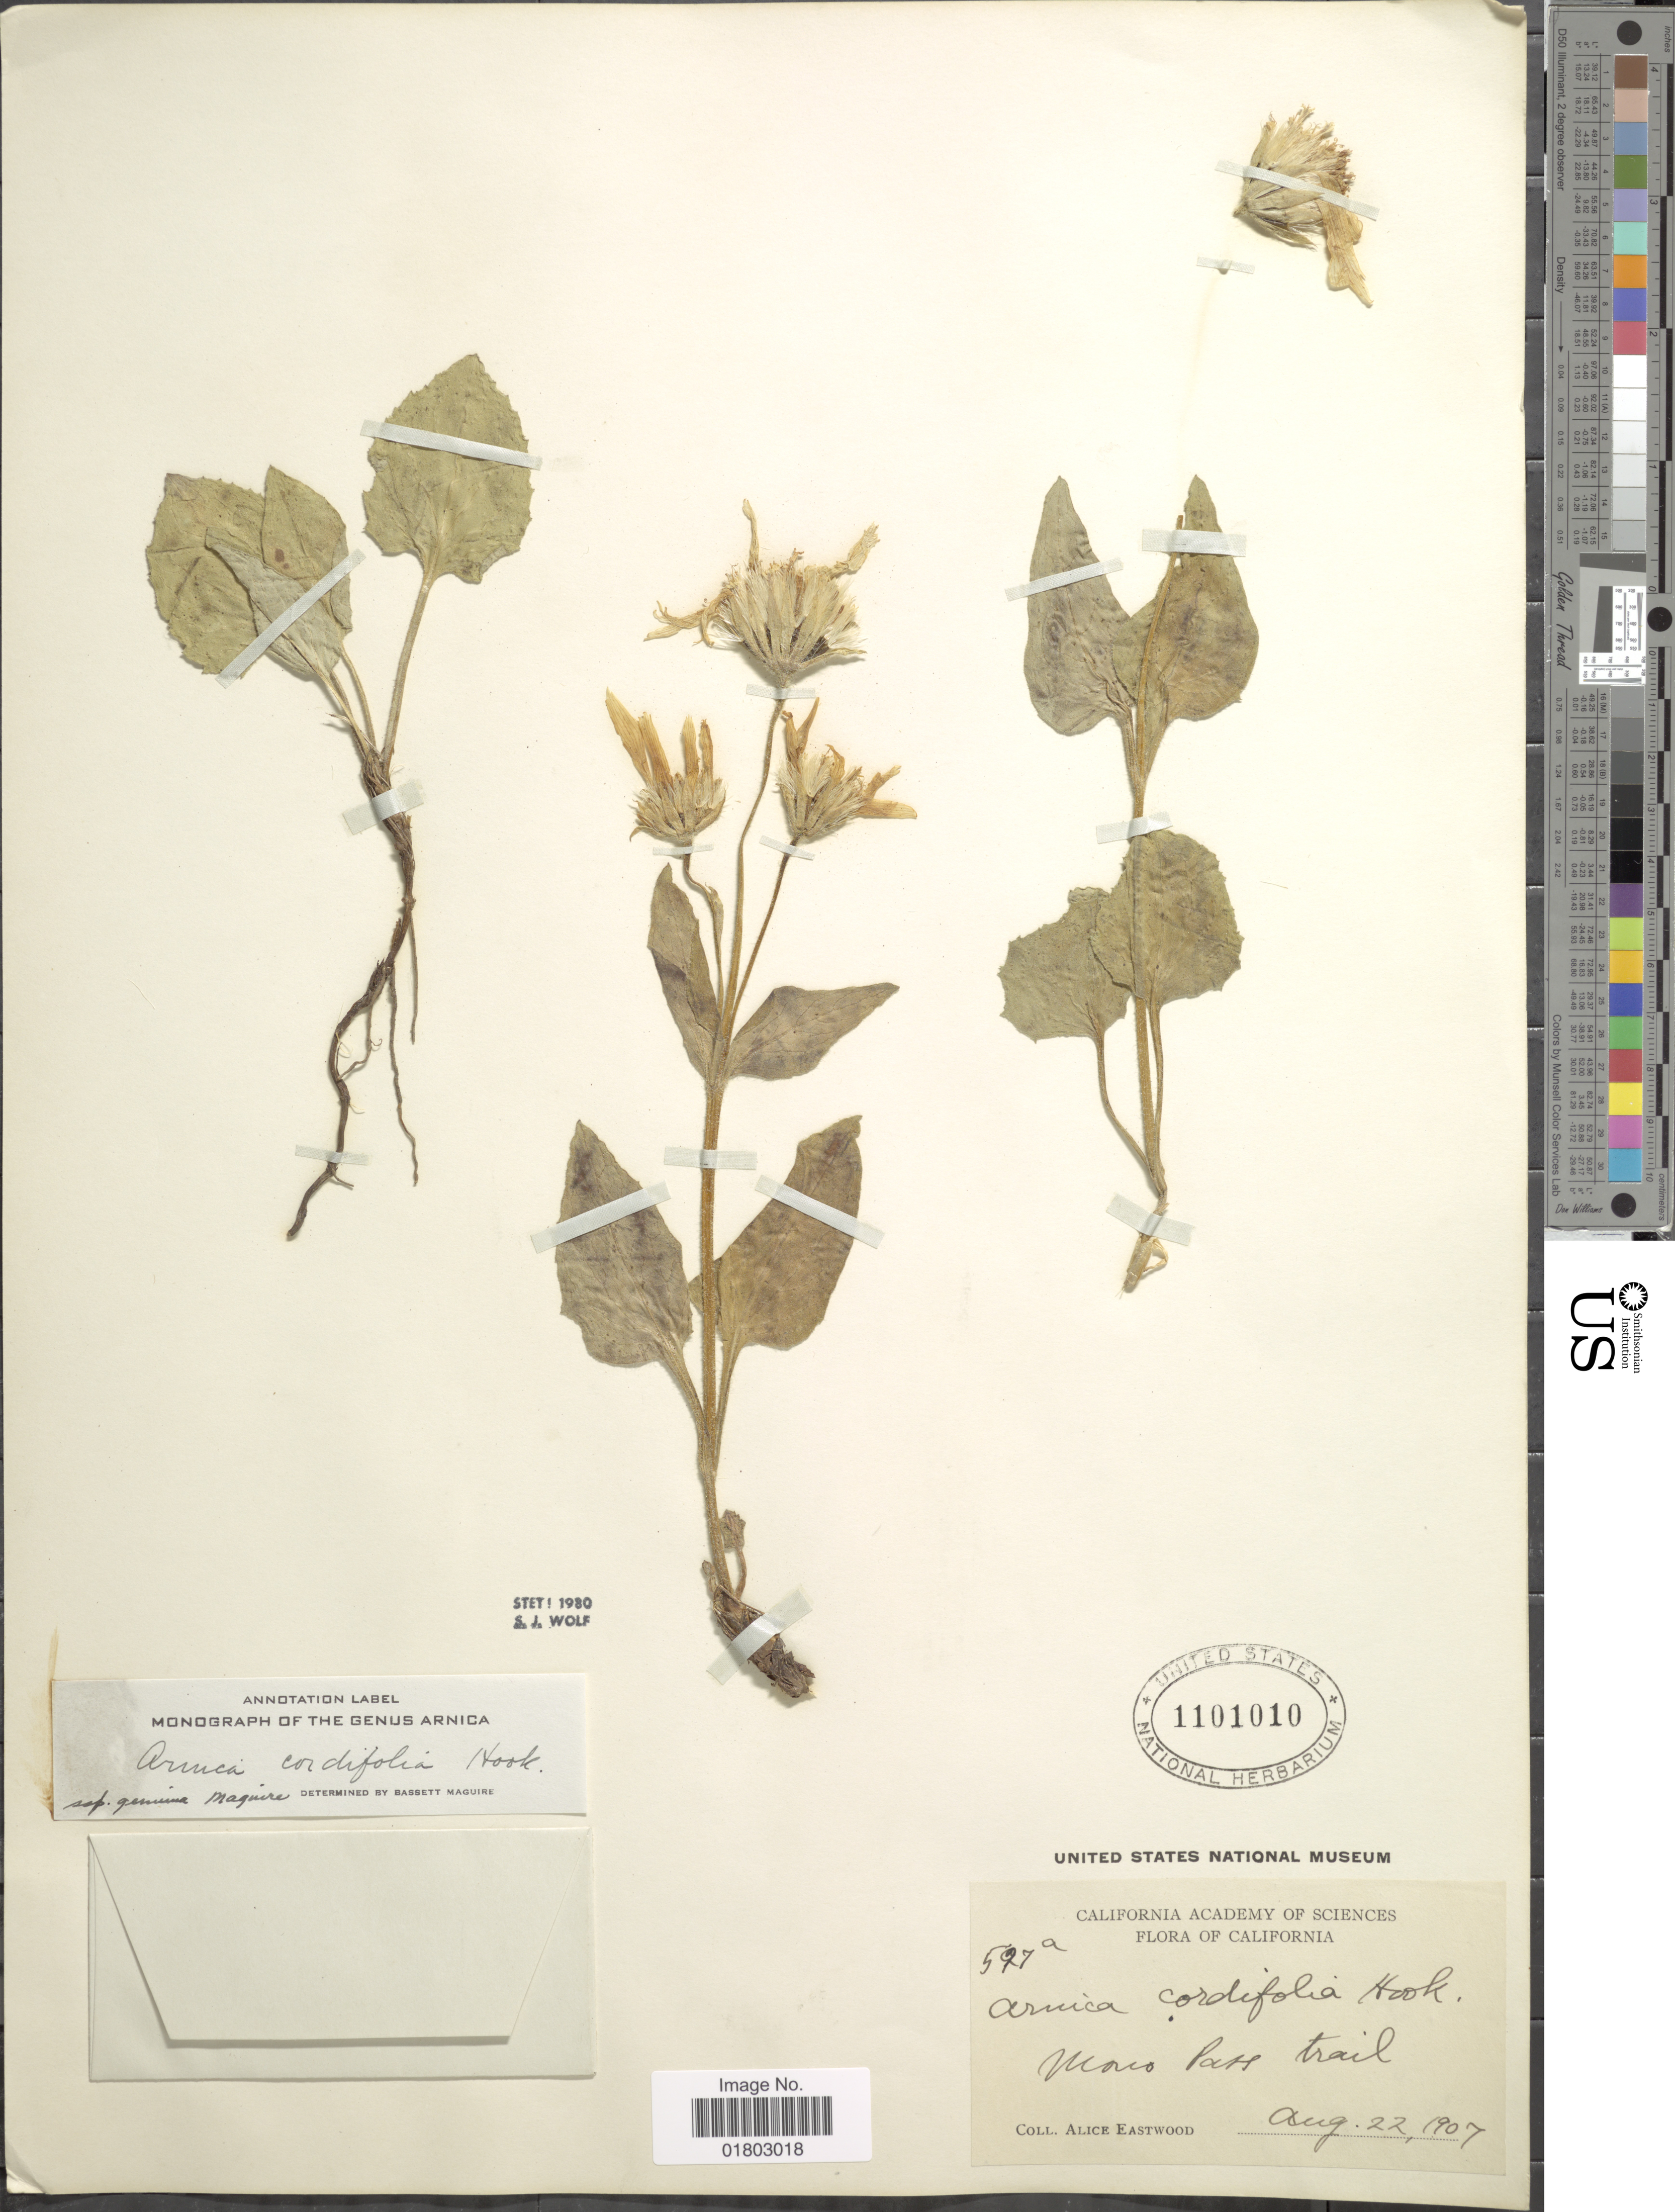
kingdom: Plantae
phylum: Tracheophyta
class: Magnoliopsida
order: Asterales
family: Asteraceae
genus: Arnica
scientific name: Arnica cordifolia subsp. genuina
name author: Maguire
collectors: A. Eastwood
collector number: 597a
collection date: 1907-08-22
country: United States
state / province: California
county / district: Mono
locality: Mono Pass trail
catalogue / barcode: US 1101010